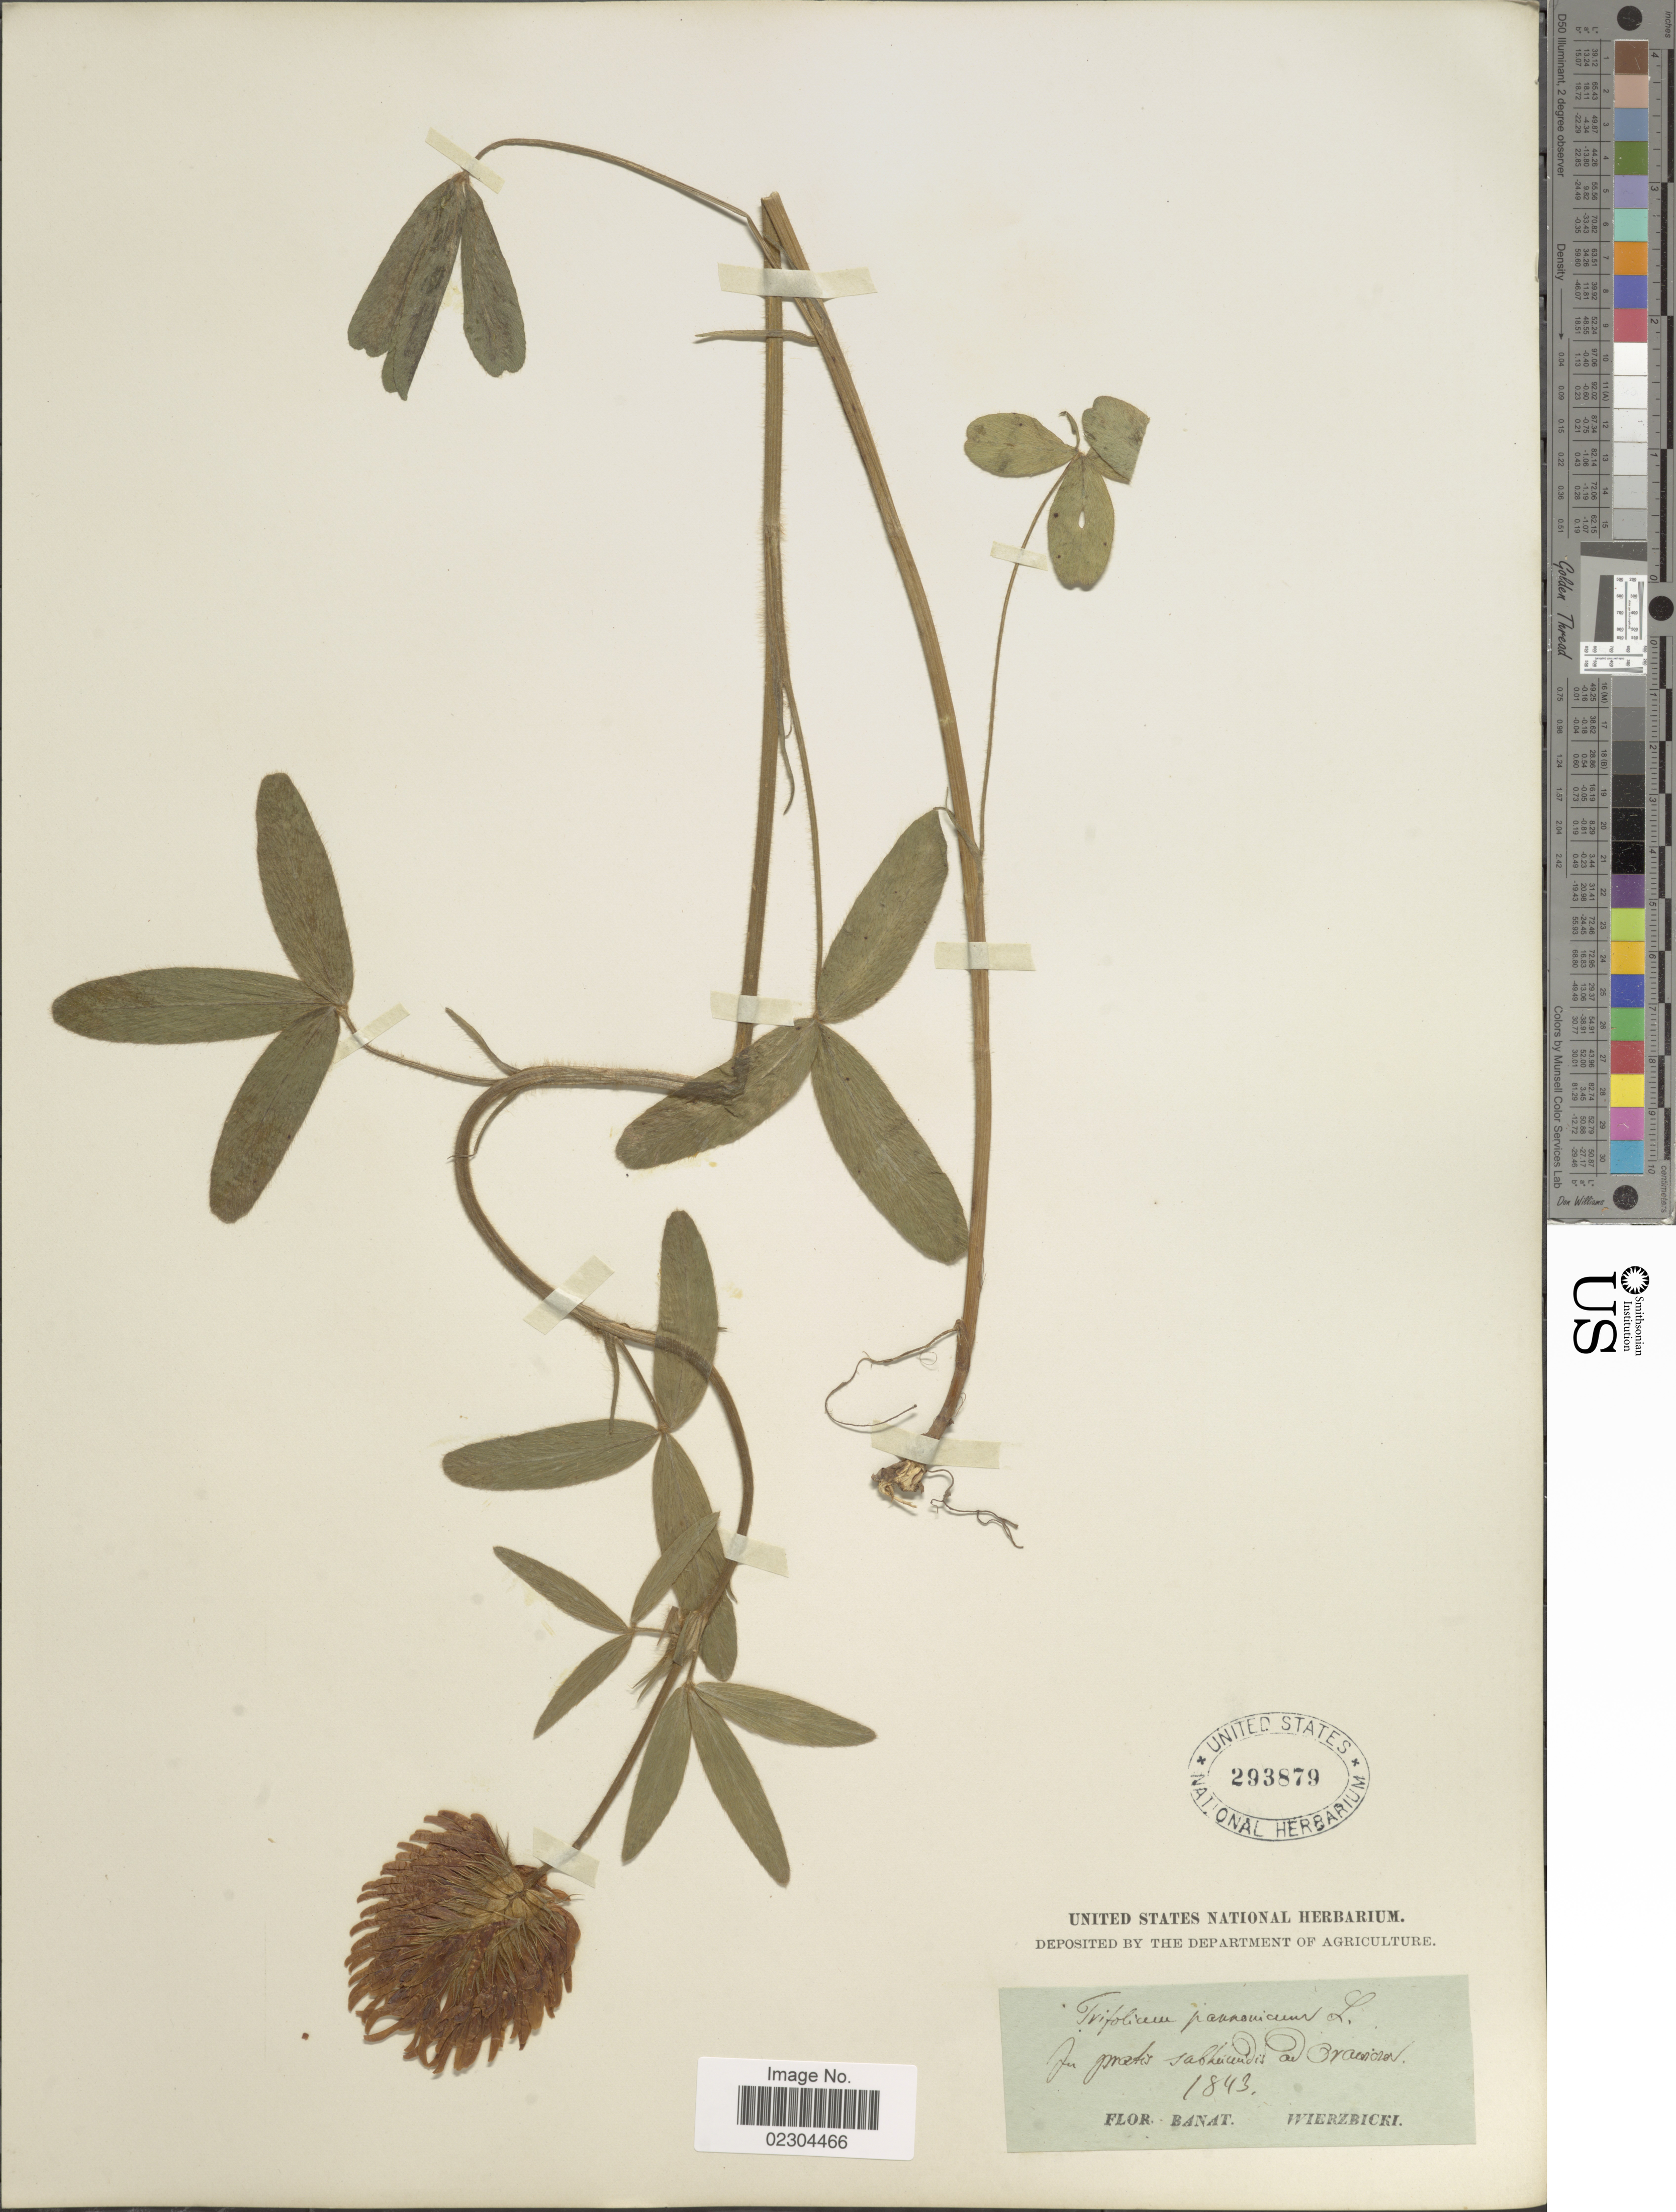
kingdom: Plantae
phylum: Tracheophyta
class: Magnoliopsida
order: Fabales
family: Fabaceae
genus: Trifolium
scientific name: Trifolium pannonicum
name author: Jacq.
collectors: Wierzbicki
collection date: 1843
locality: In pratis subhumides ad Brainoira Banat [interpreted]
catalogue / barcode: US 293879